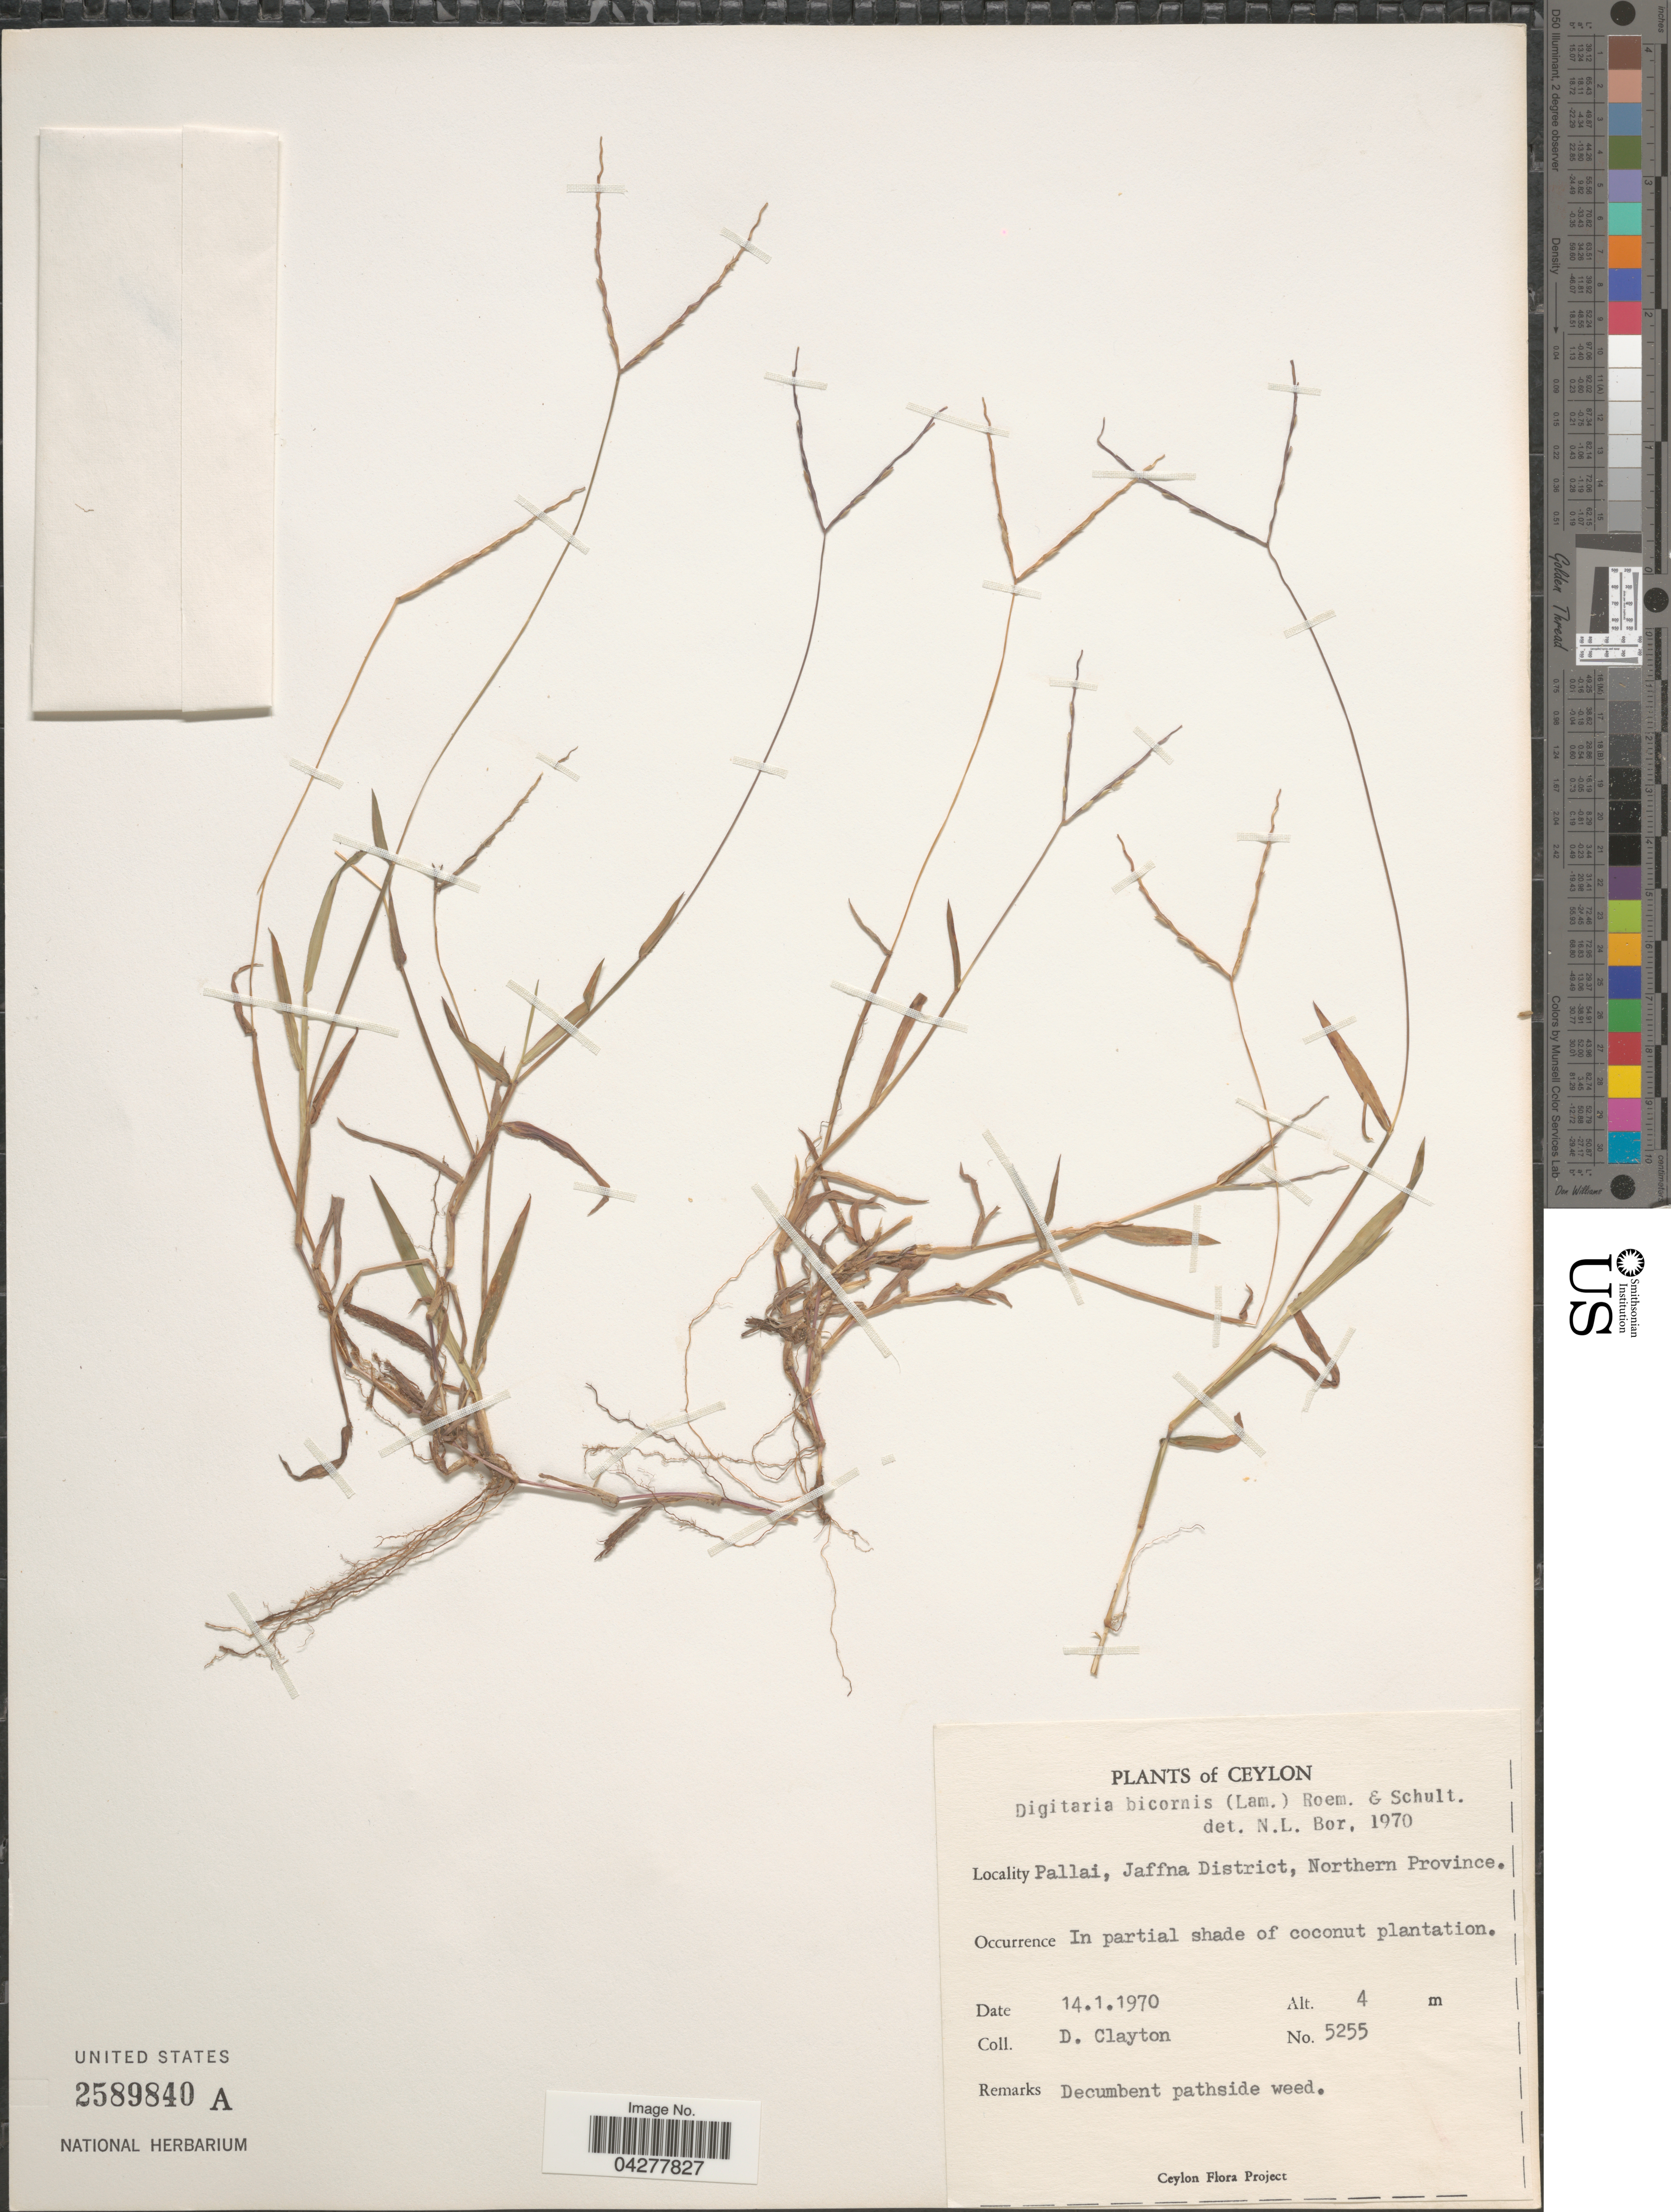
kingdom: Plantae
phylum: Tracheophyta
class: Liliopsida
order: Poales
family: Poaceae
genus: Digitaria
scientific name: Digitaria bicornis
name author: (Lam.) Roem. & Schult.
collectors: D. Clayton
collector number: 5255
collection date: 1970-01-14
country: Sri Lanka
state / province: Northern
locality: Ceylon. Pallai, Jaffna District.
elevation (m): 4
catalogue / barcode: US 2589840A